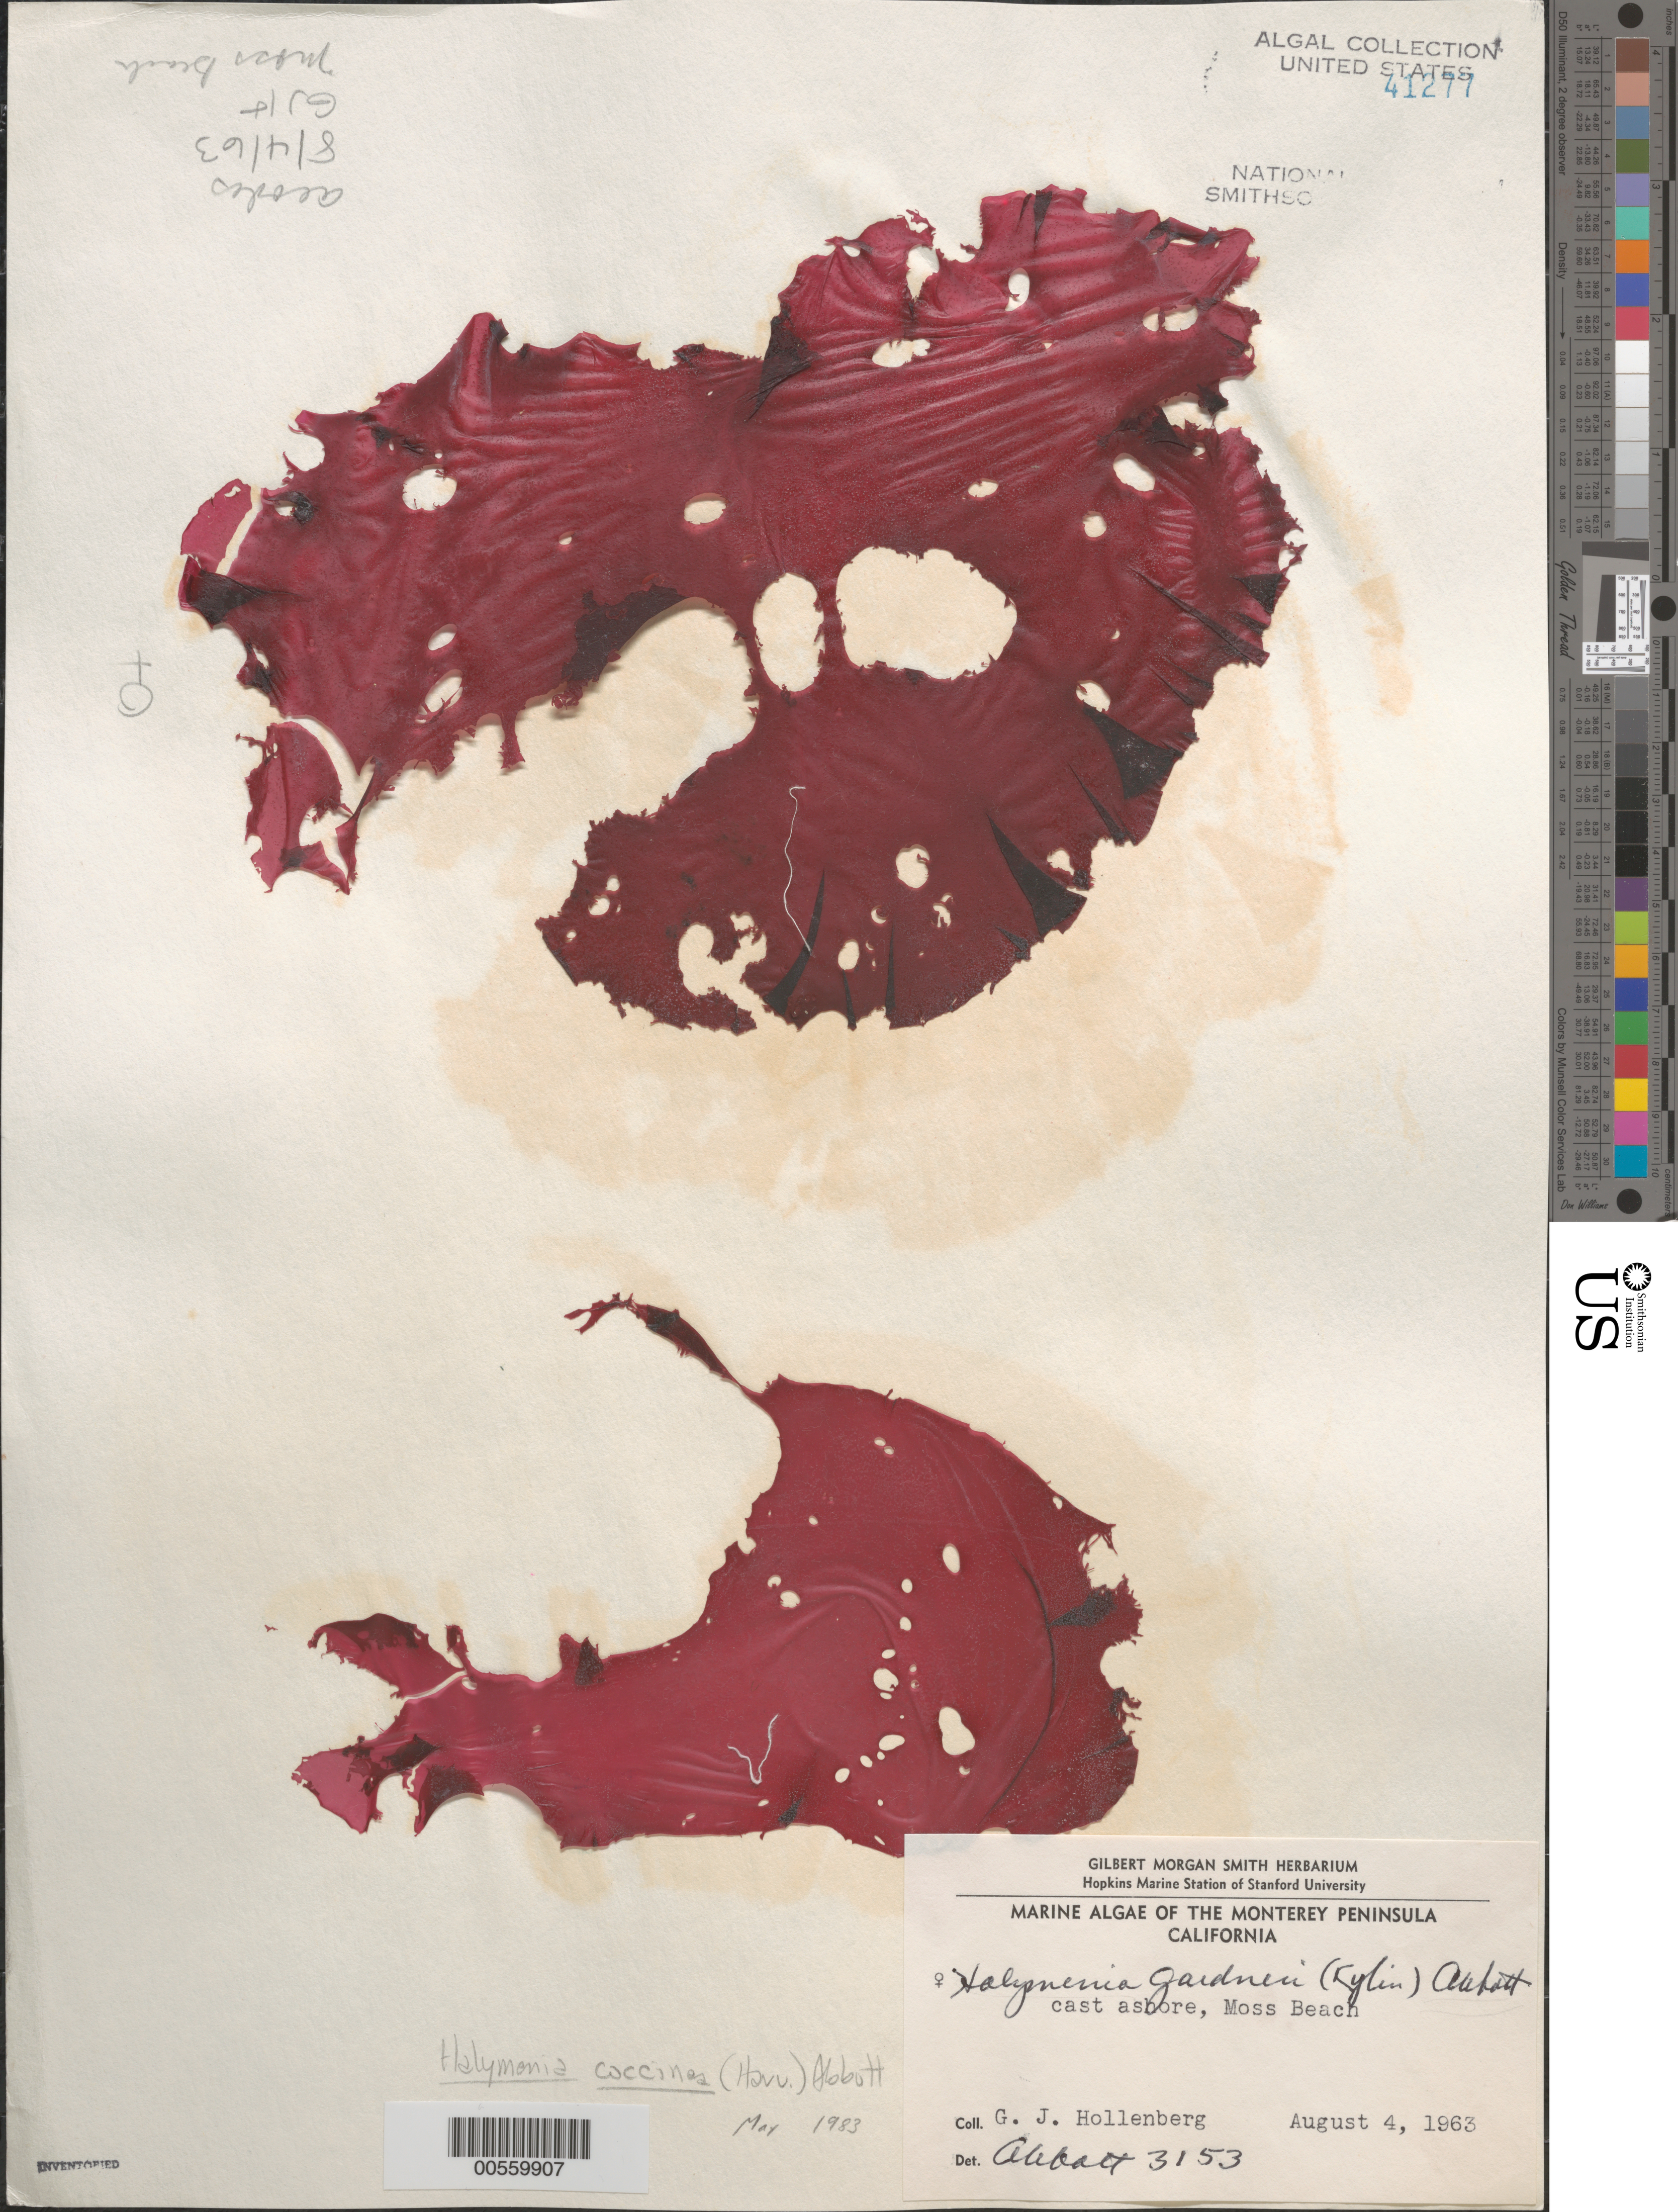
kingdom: Plantae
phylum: Rhodophyta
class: Florideophyceae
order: Gigartinales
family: Dumontiaceae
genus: Weeksia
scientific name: Weeksia coccinea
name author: (Harv.) S.C. Lindstrom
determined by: Algae name updating Project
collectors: G. Hollenberg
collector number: IAA 3153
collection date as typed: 04 Aug 1963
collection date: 1963-08-04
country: United States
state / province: California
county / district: Monterey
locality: Moss Beach, Monterey Peninsula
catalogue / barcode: US 41277